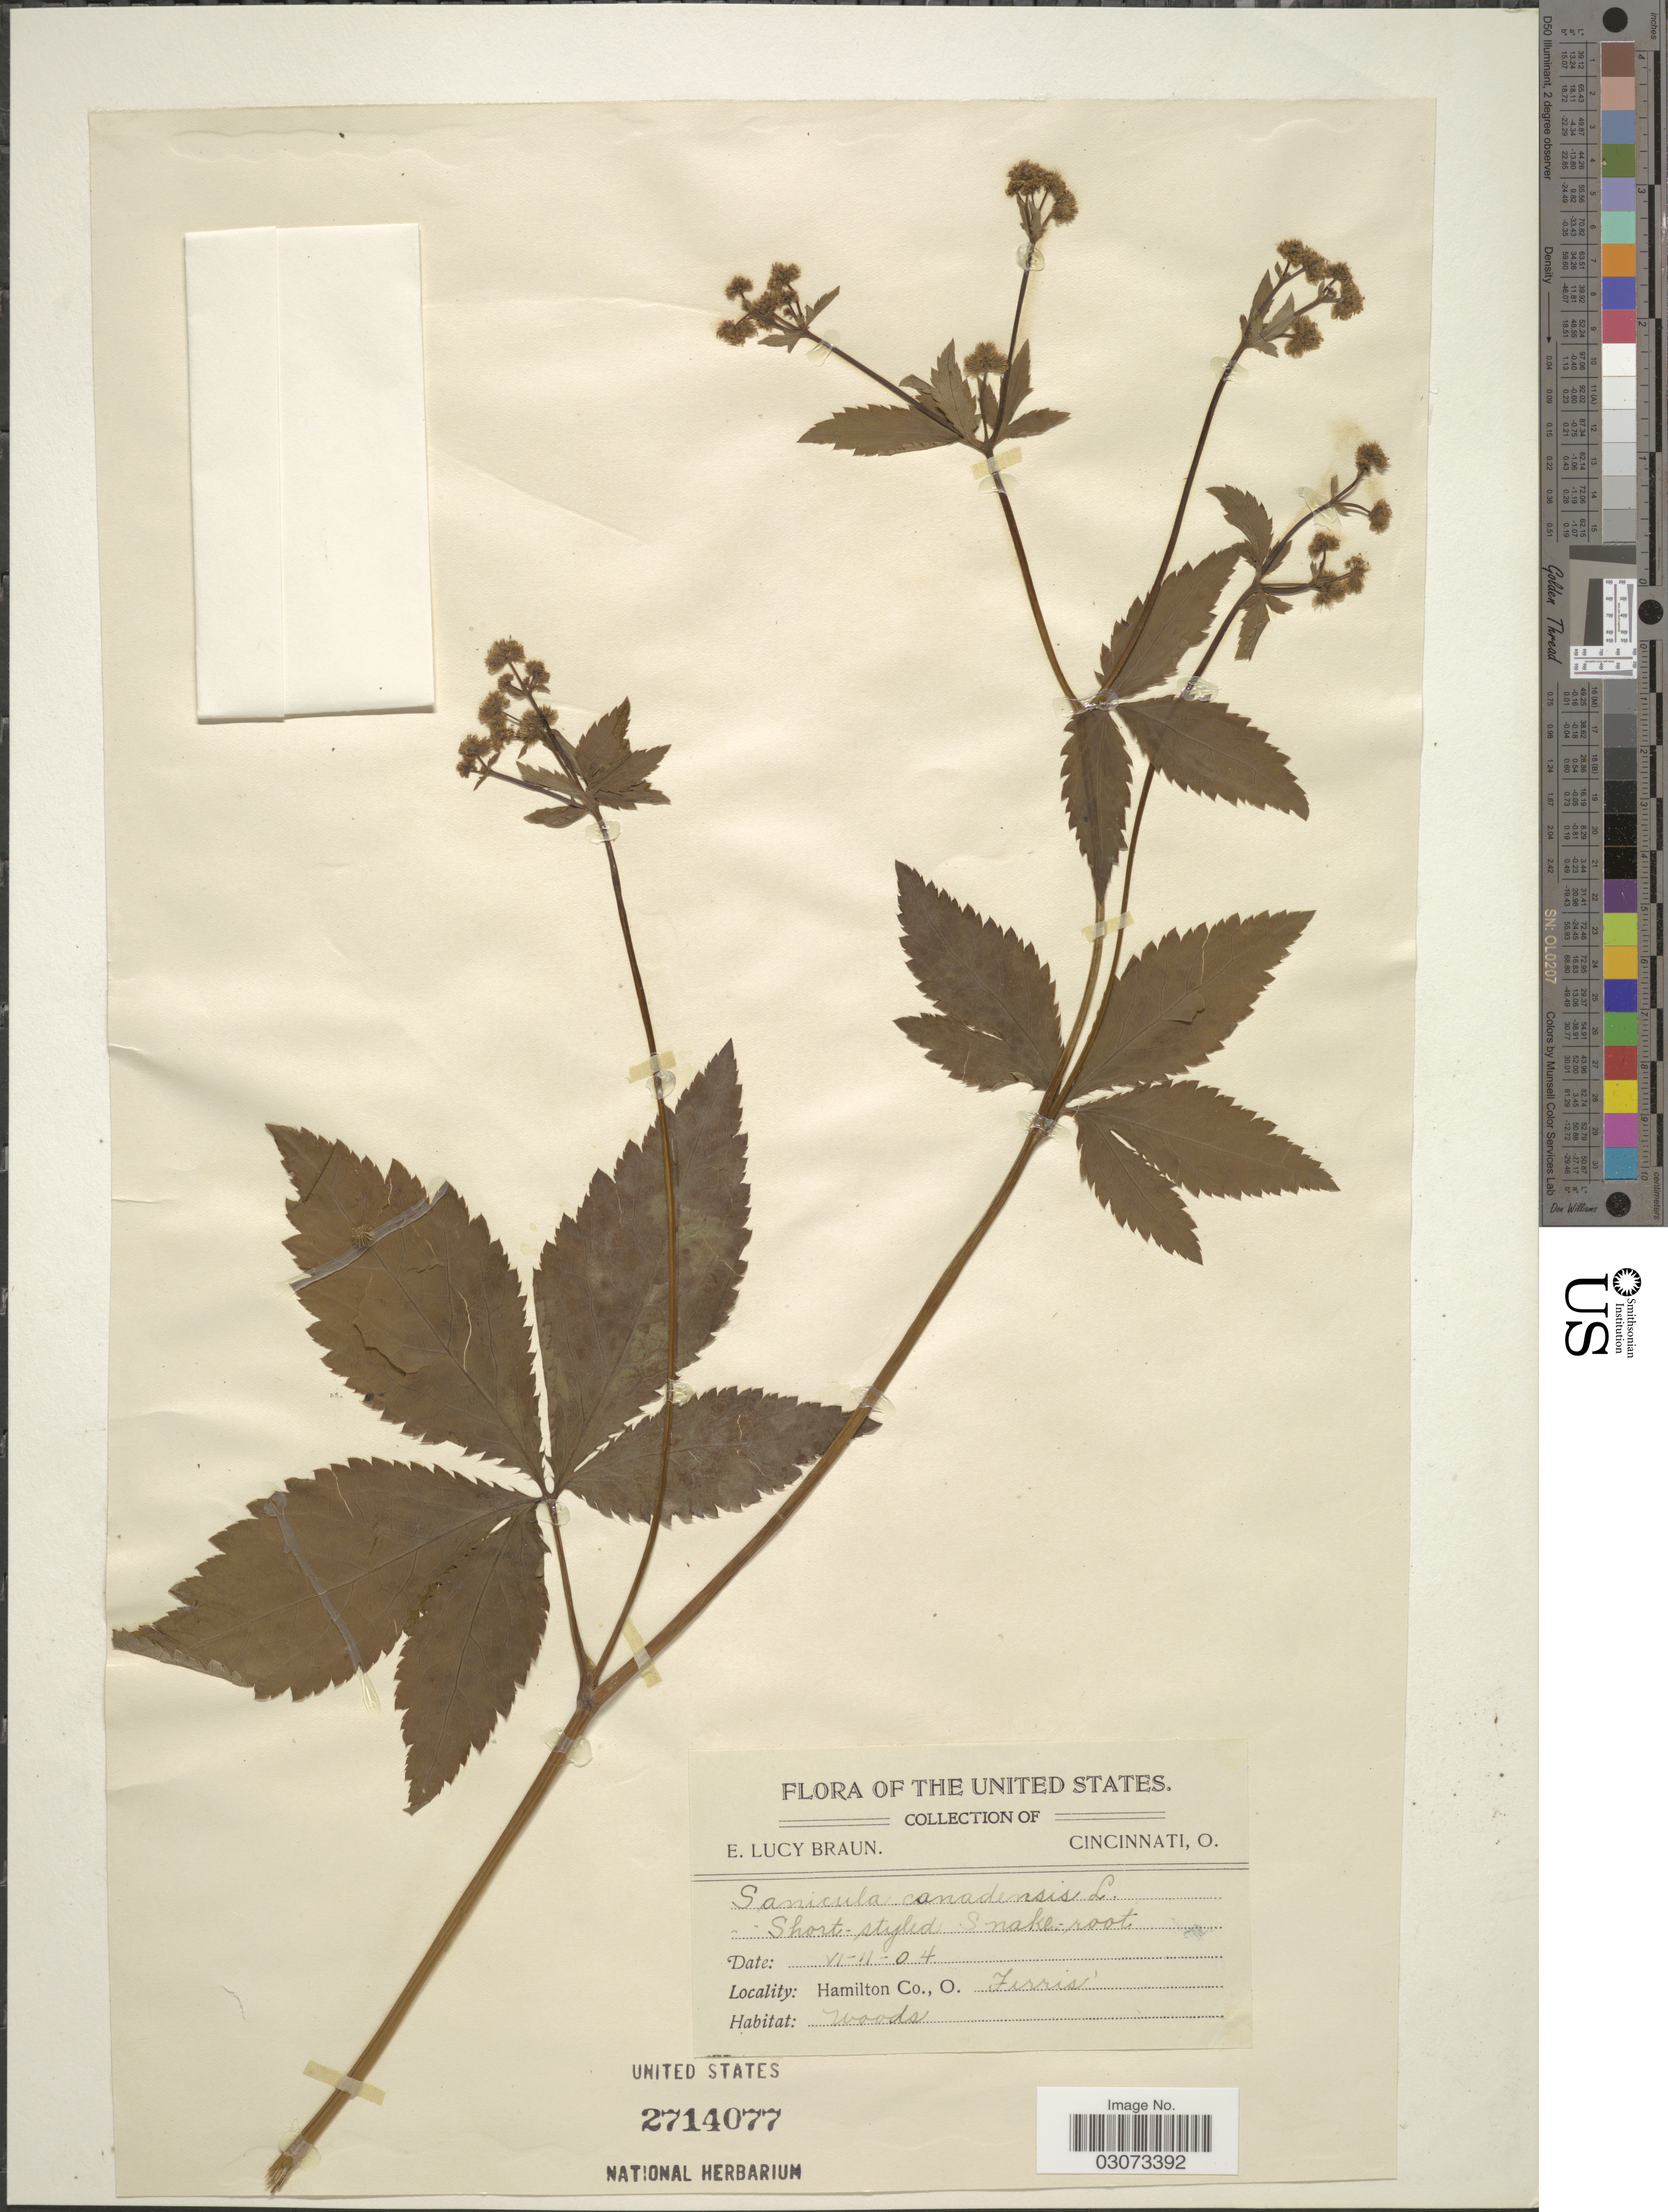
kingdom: Plantae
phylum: Tracheophyta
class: Magnoliopsida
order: Apiales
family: Apiaceae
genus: Sanicula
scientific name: Sanicula canadensis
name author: L.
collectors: E. L. Braun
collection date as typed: Transcribed d/m/y: 11/6/4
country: United States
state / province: Ohio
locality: Hamilton Co. Ferris'.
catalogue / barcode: US 2714077